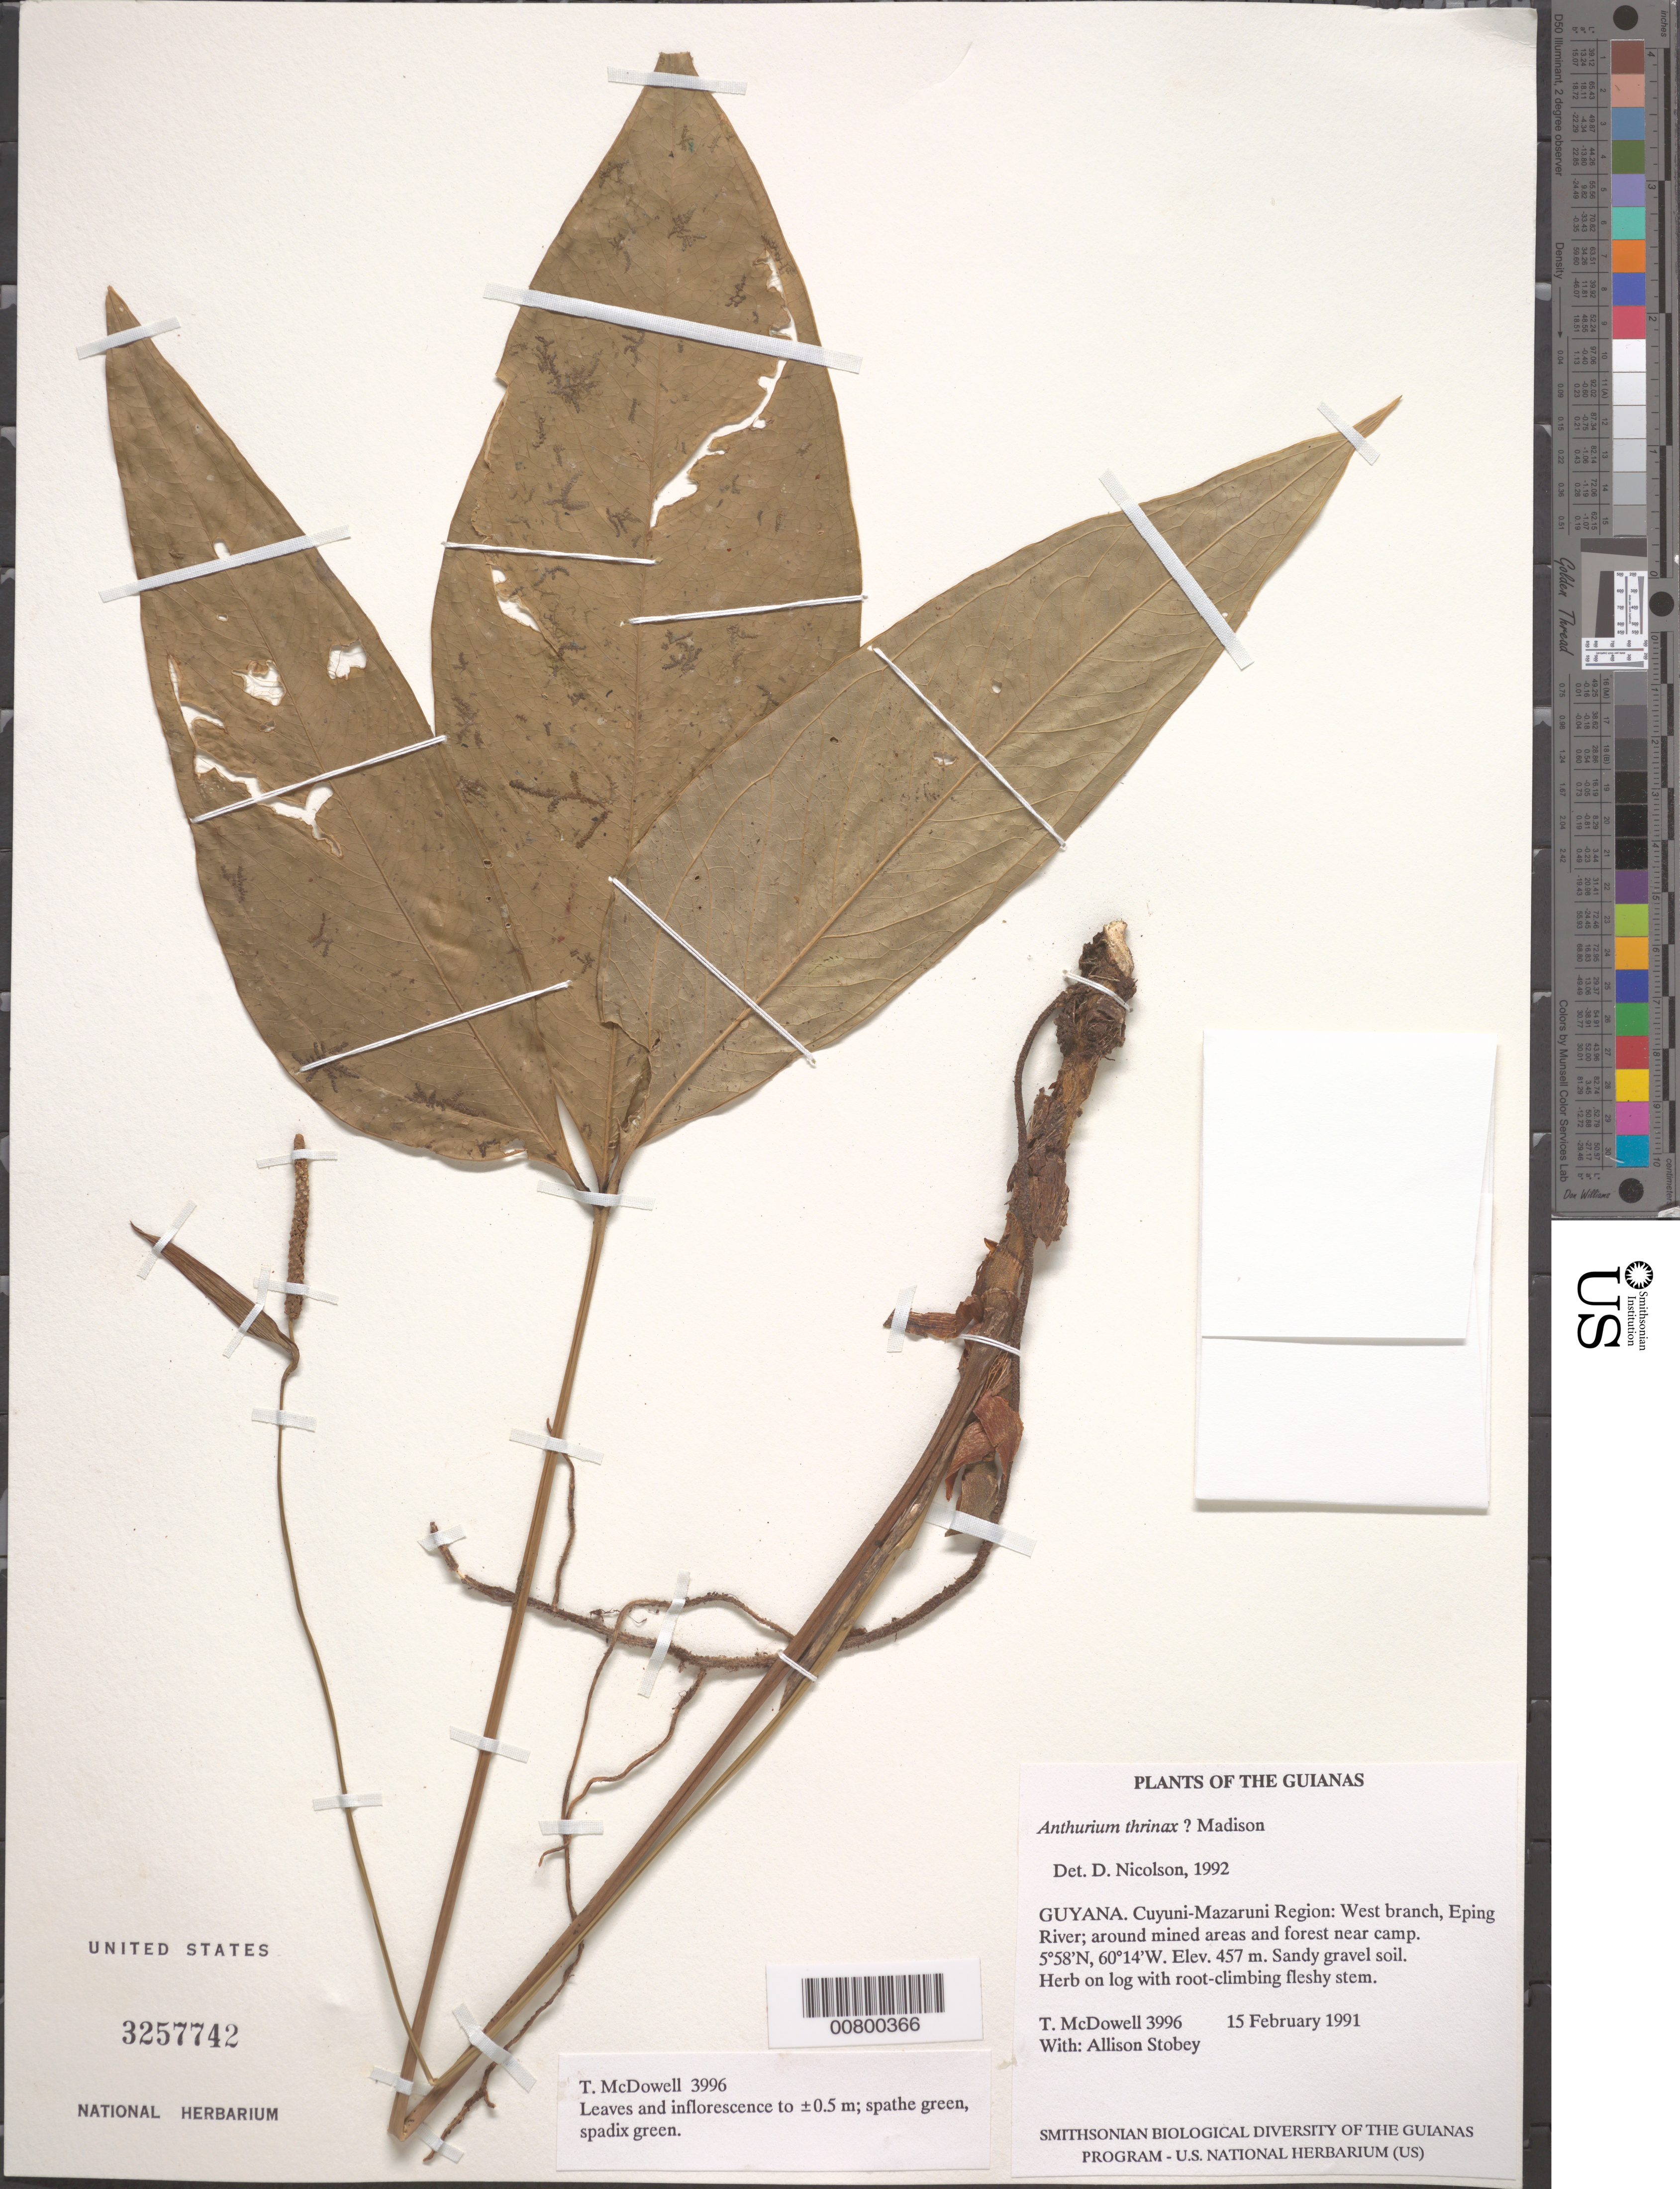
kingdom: Plantae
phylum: Tracheophyta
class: Liliopsida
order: Alismatales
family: Araceae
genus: Anthurium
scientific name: Anthurium thrinax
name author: Madison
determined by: Nicolson, Dan H.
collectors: T. McDowell & A. Stobey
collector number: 3996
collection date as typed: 15 February 1991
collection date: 1991-02-15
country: Guyana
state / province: Cuyuni-Mazaruni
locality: West branch, Eping River; near camp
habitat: Around mined areas and forest. Sandy gravel soil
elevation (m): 457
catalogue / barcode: US 3257742